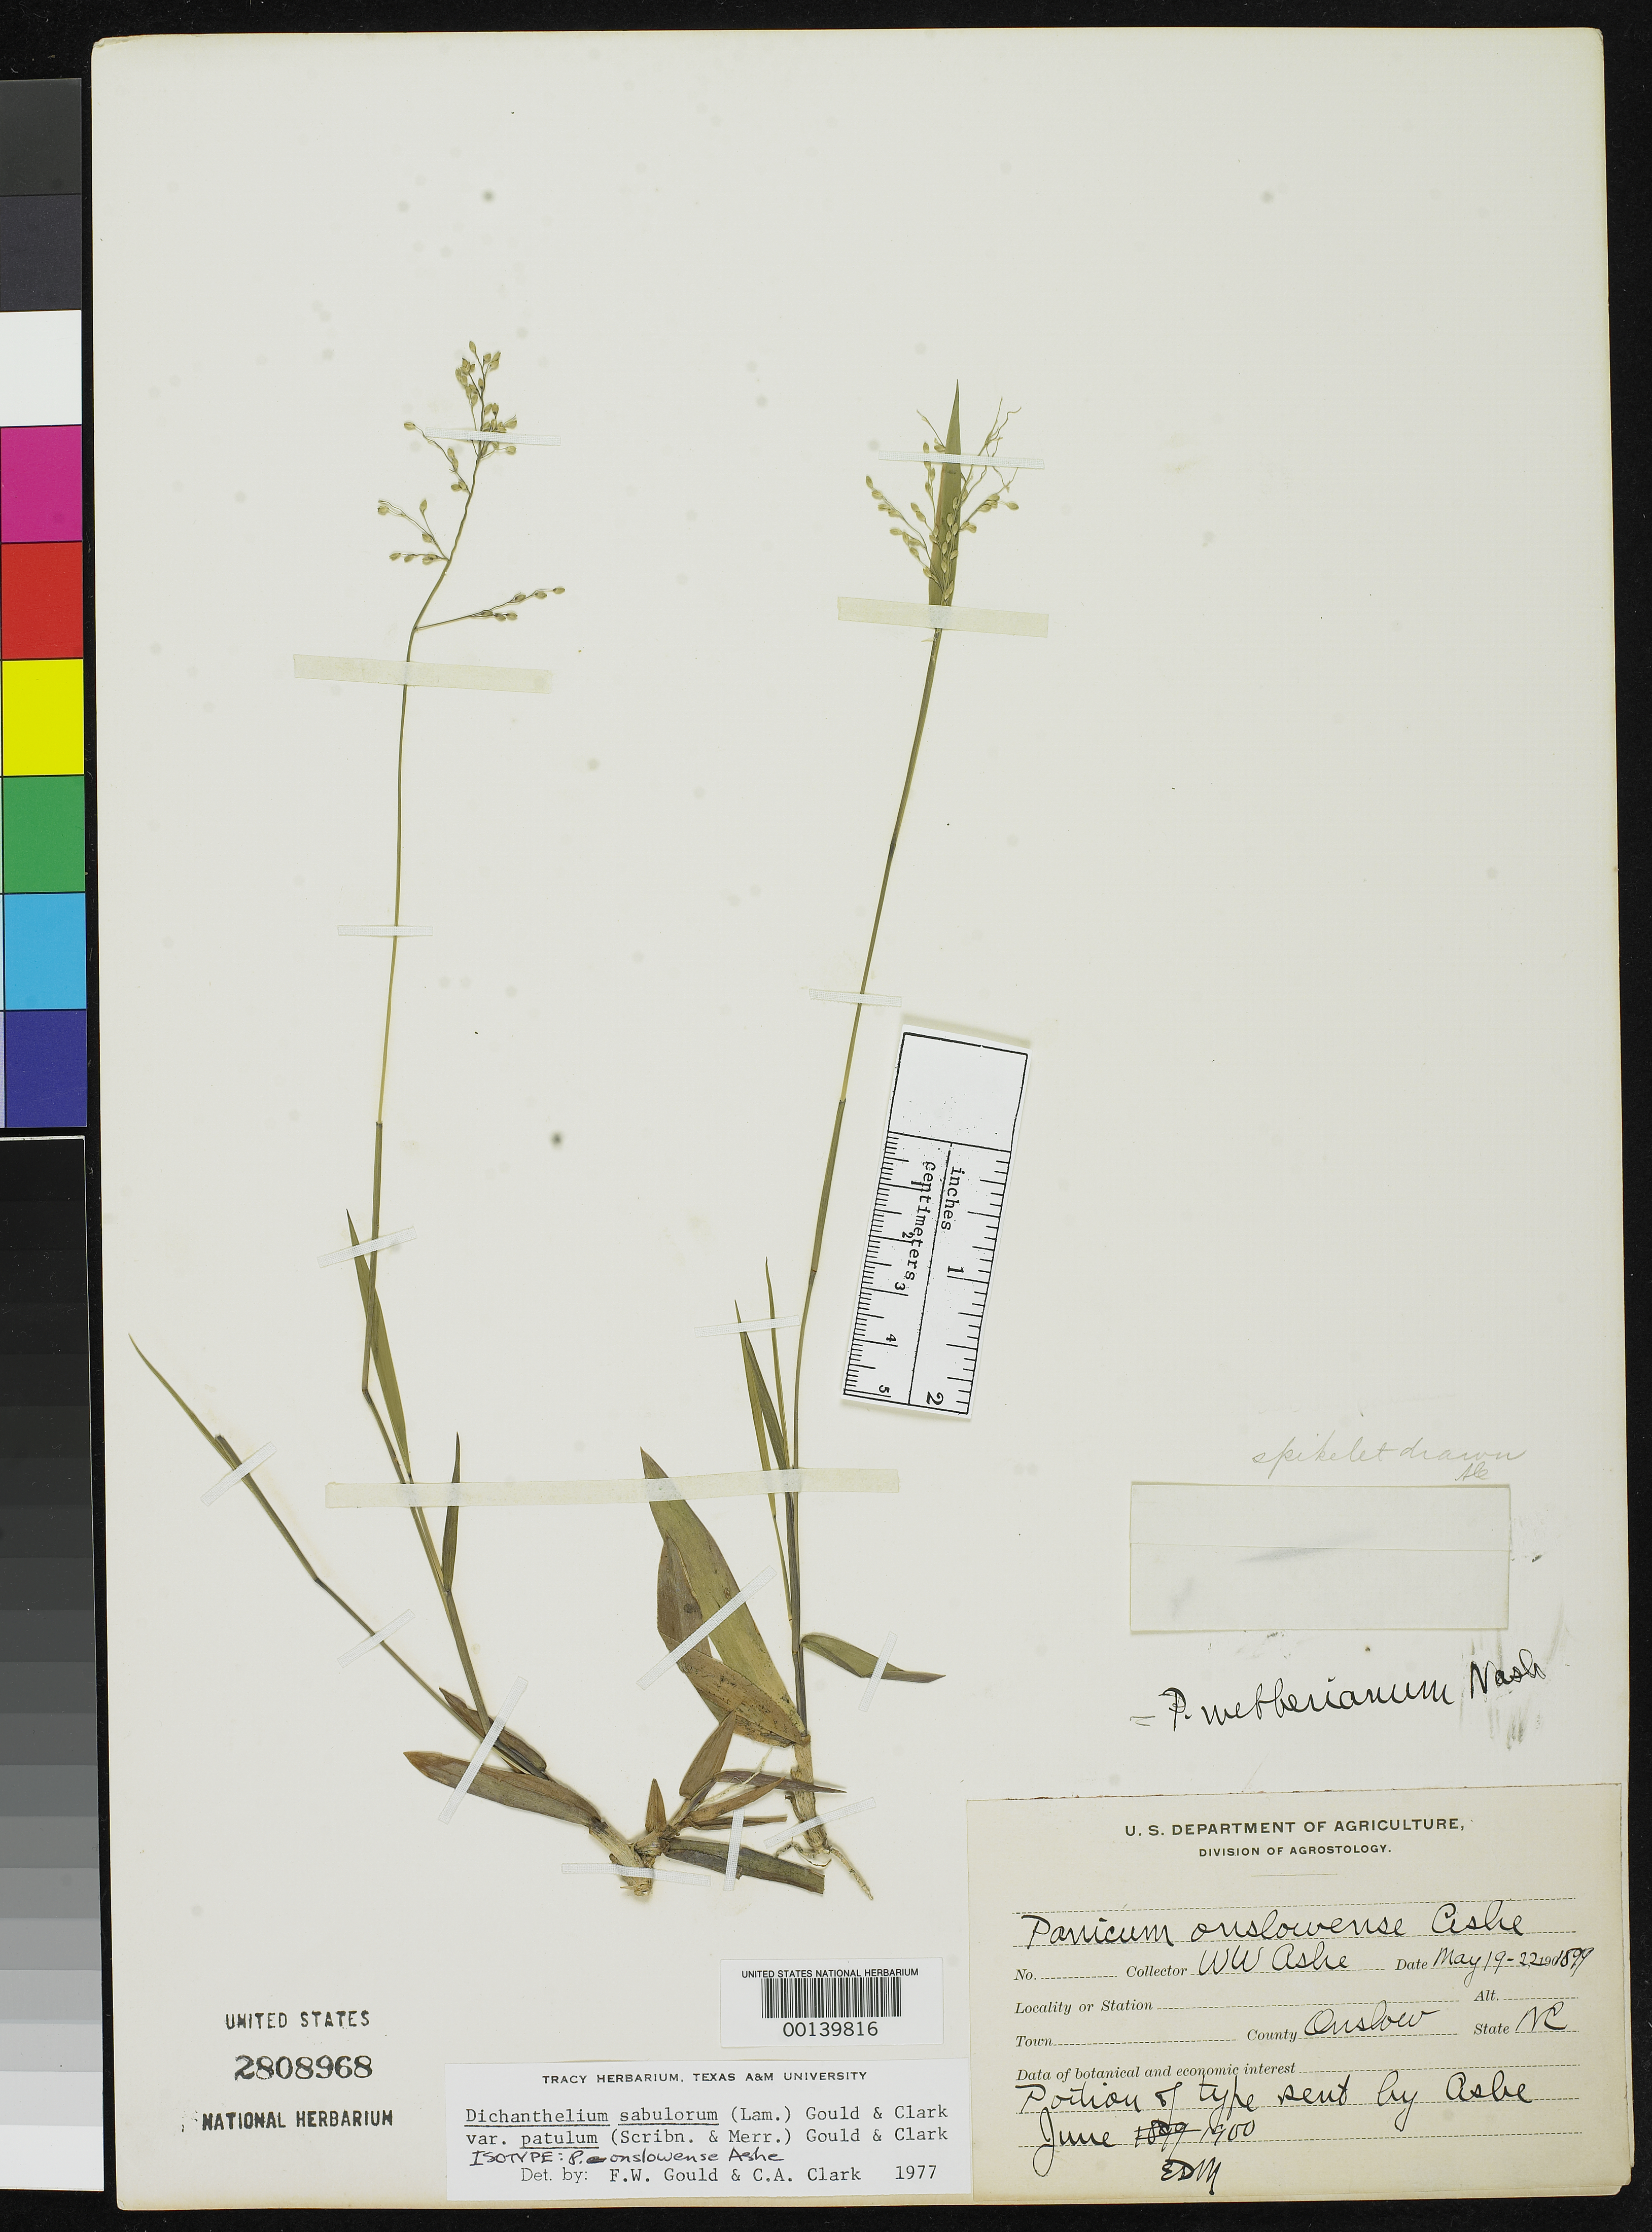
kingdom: Plantae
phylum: Tracheophyta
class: Liliopsida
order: Poales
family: Poaceae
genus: Panicum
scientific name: Panicum onslowense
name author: Ashe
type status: Type Fragment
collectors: W. W. Ashe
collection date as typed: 19 May 1899 to 22 May 1899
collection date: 1899-05-19/1899-05-22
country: United States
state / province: North Carolina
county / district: Onslow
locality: Near Ward's Mill.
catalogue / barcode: US 2808968